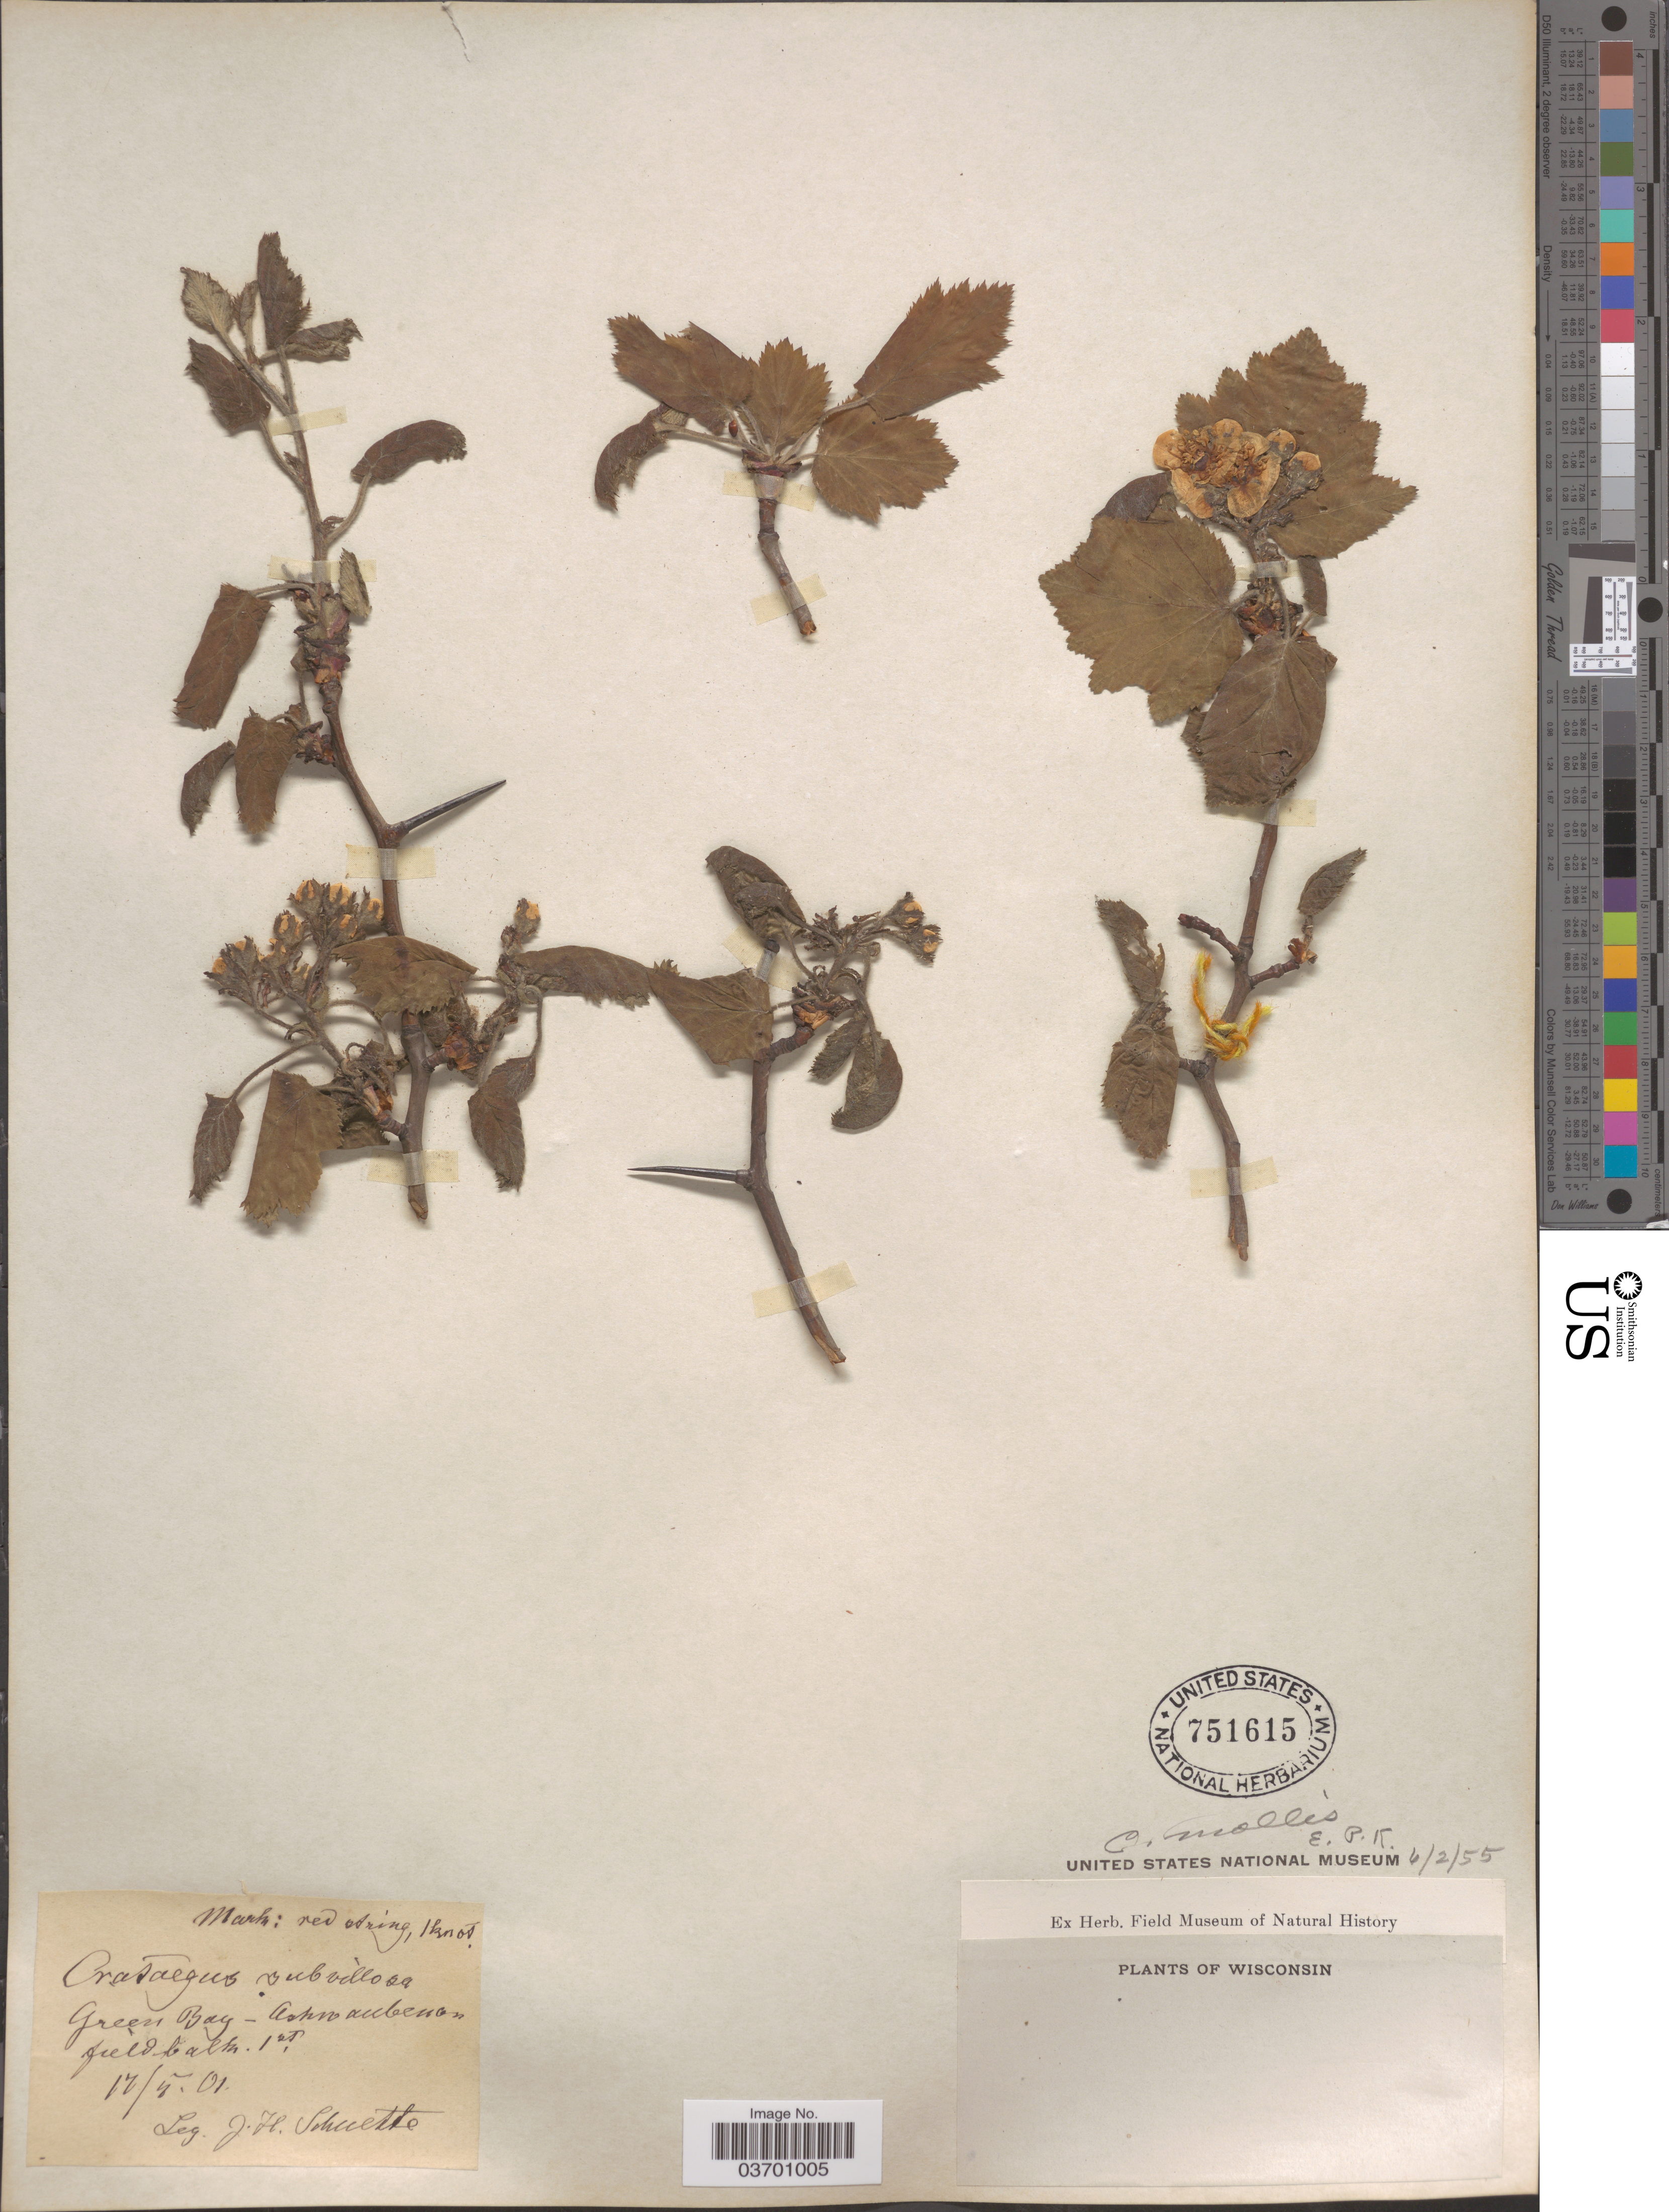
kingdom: Plantae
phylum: Tracheophyta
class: Magnoliopsida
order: Rosales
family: Rosaceae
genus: Crataegus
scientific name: Crataegus mollis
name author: (Torr. & A. Gray) Scheele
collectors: J. H. Schuette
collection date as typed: Transcribed d/m/y: 17/5/1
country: United States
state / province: Wisconsin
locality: Green Bay.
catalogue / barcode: US 751615